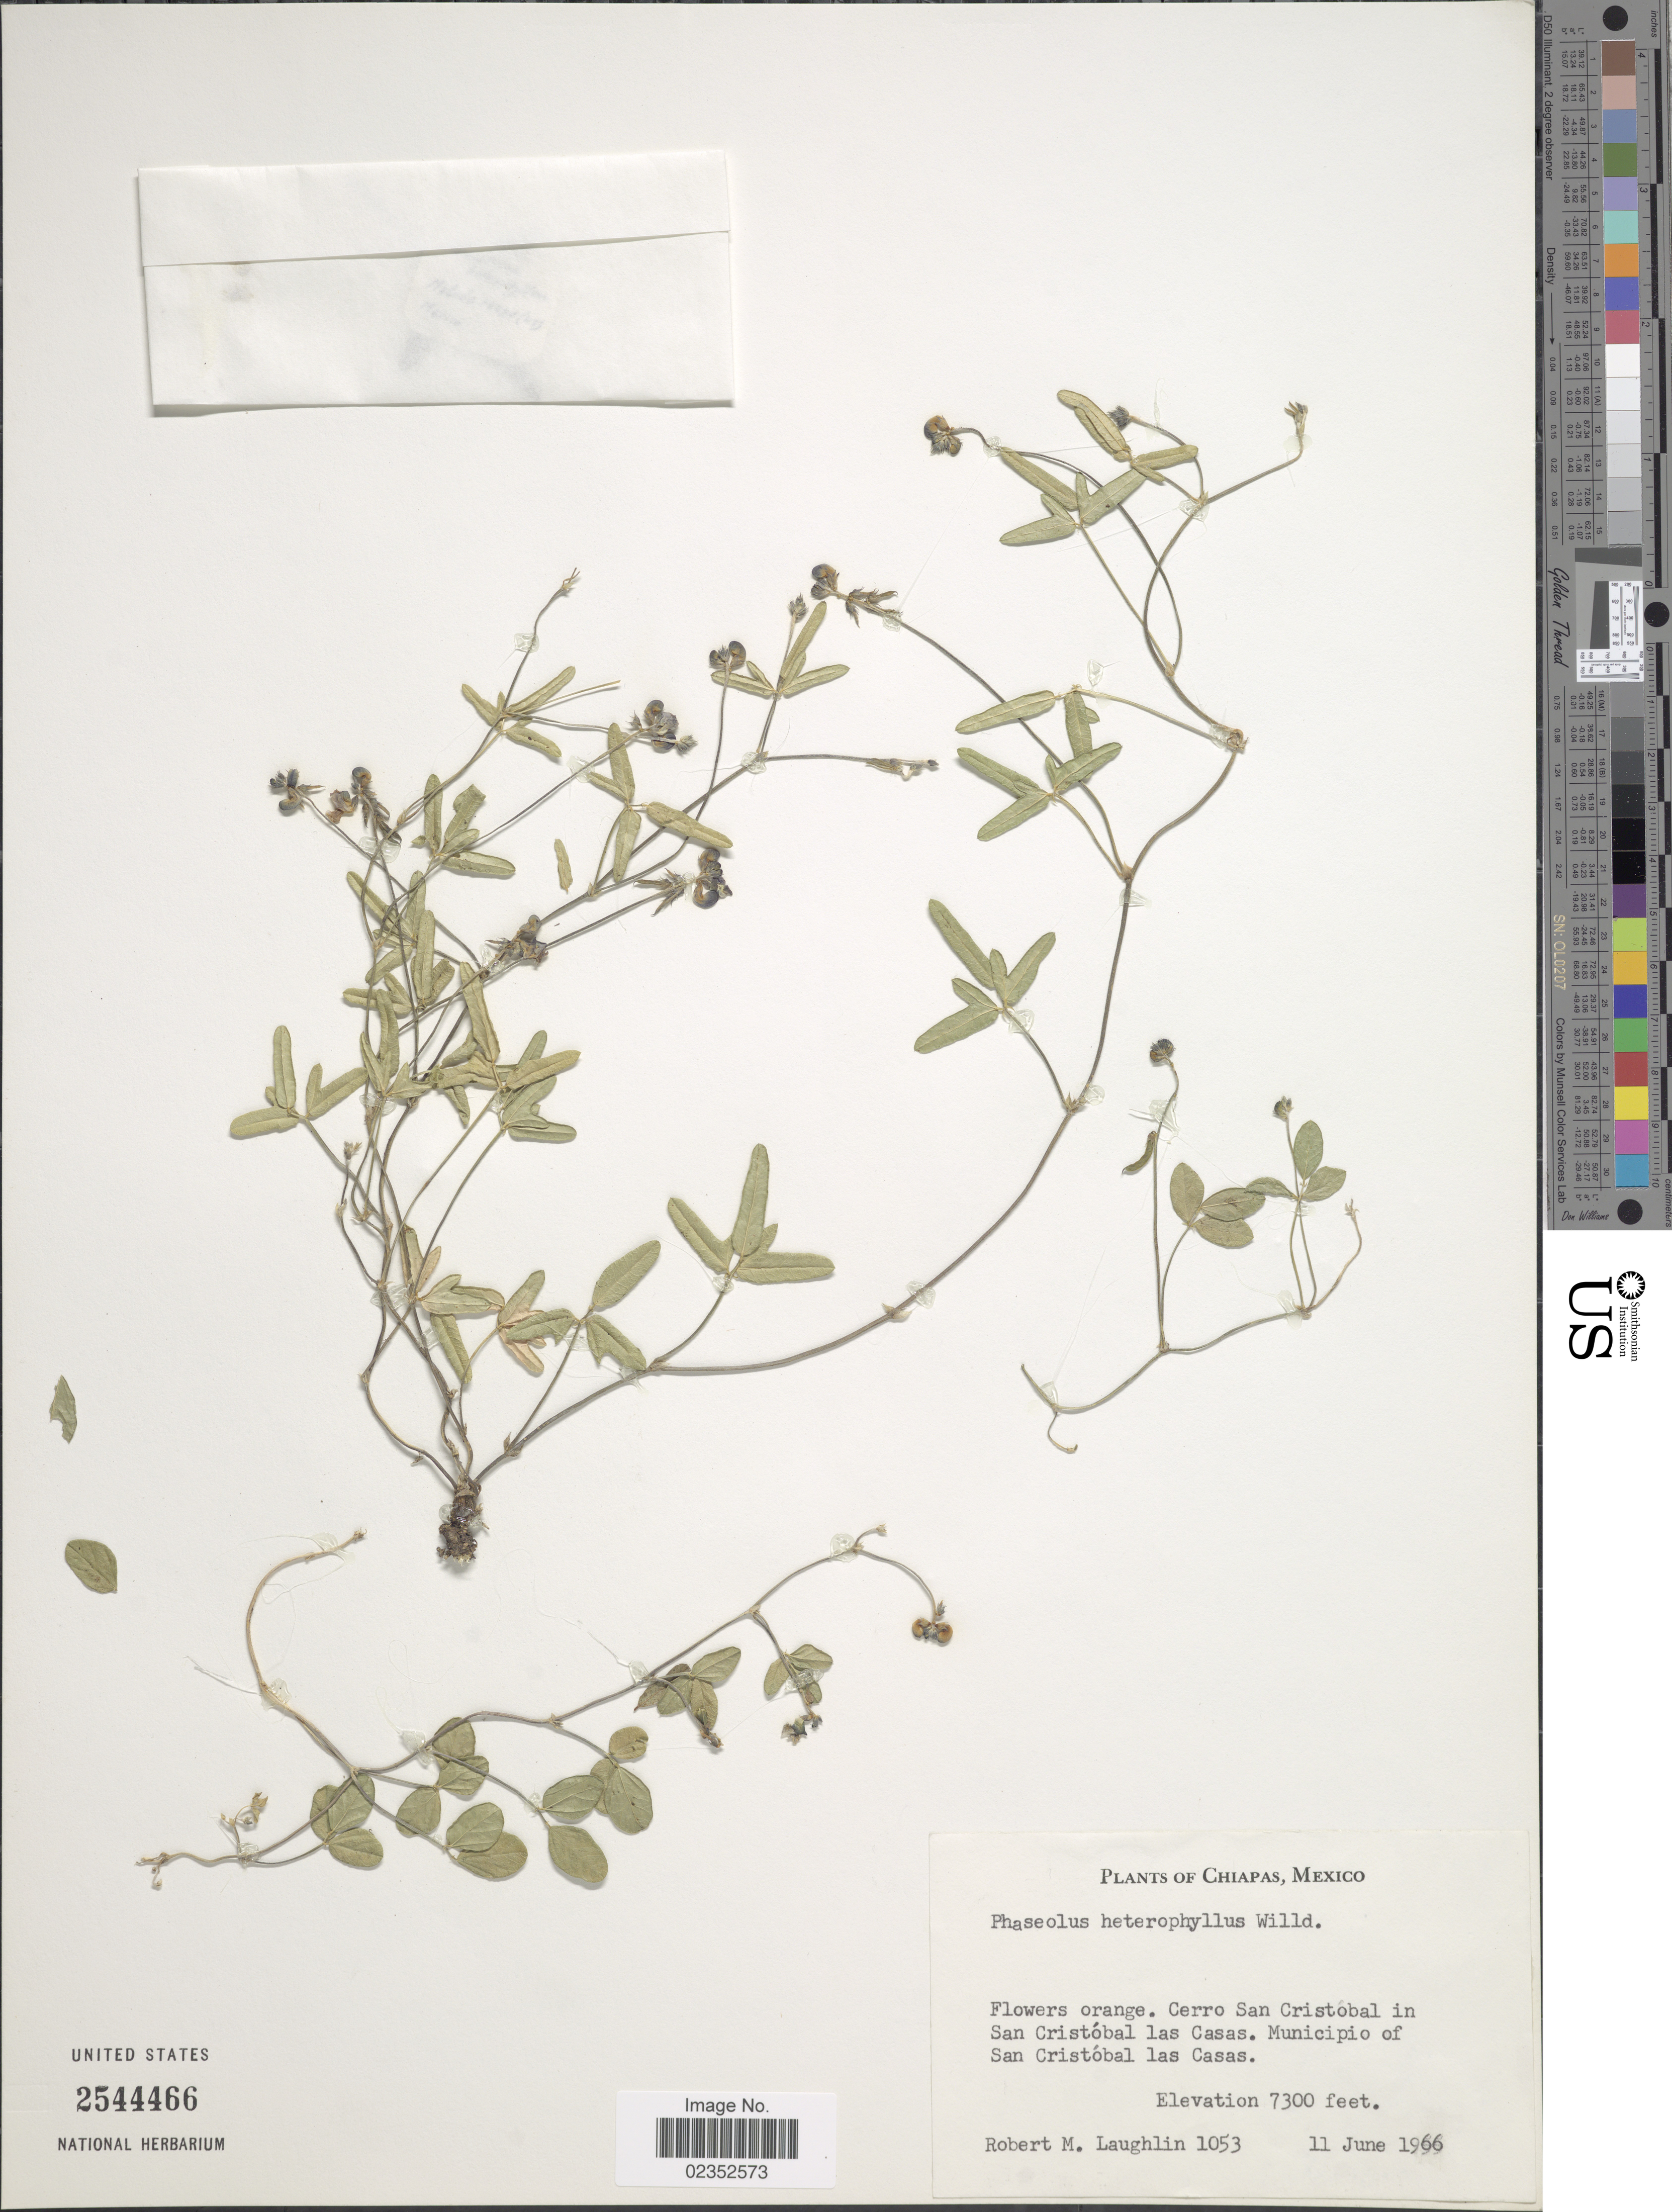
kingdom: Plantae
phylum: Tracheophyta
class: Magnoliopsida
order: Fabales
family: Fabaceae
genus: Macroptilium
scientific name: Macroptilium gibbosifolium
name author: (Ortega) A. Delgado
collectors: R. M. Laughlin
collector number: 1053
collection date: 1966-06-11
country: Mexico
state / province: Chiapas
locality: Cerro San Cristobal in San Cristobal las Casas, Municipio of San Cristobal las Casas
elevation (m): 2225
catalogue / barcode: US 2544466